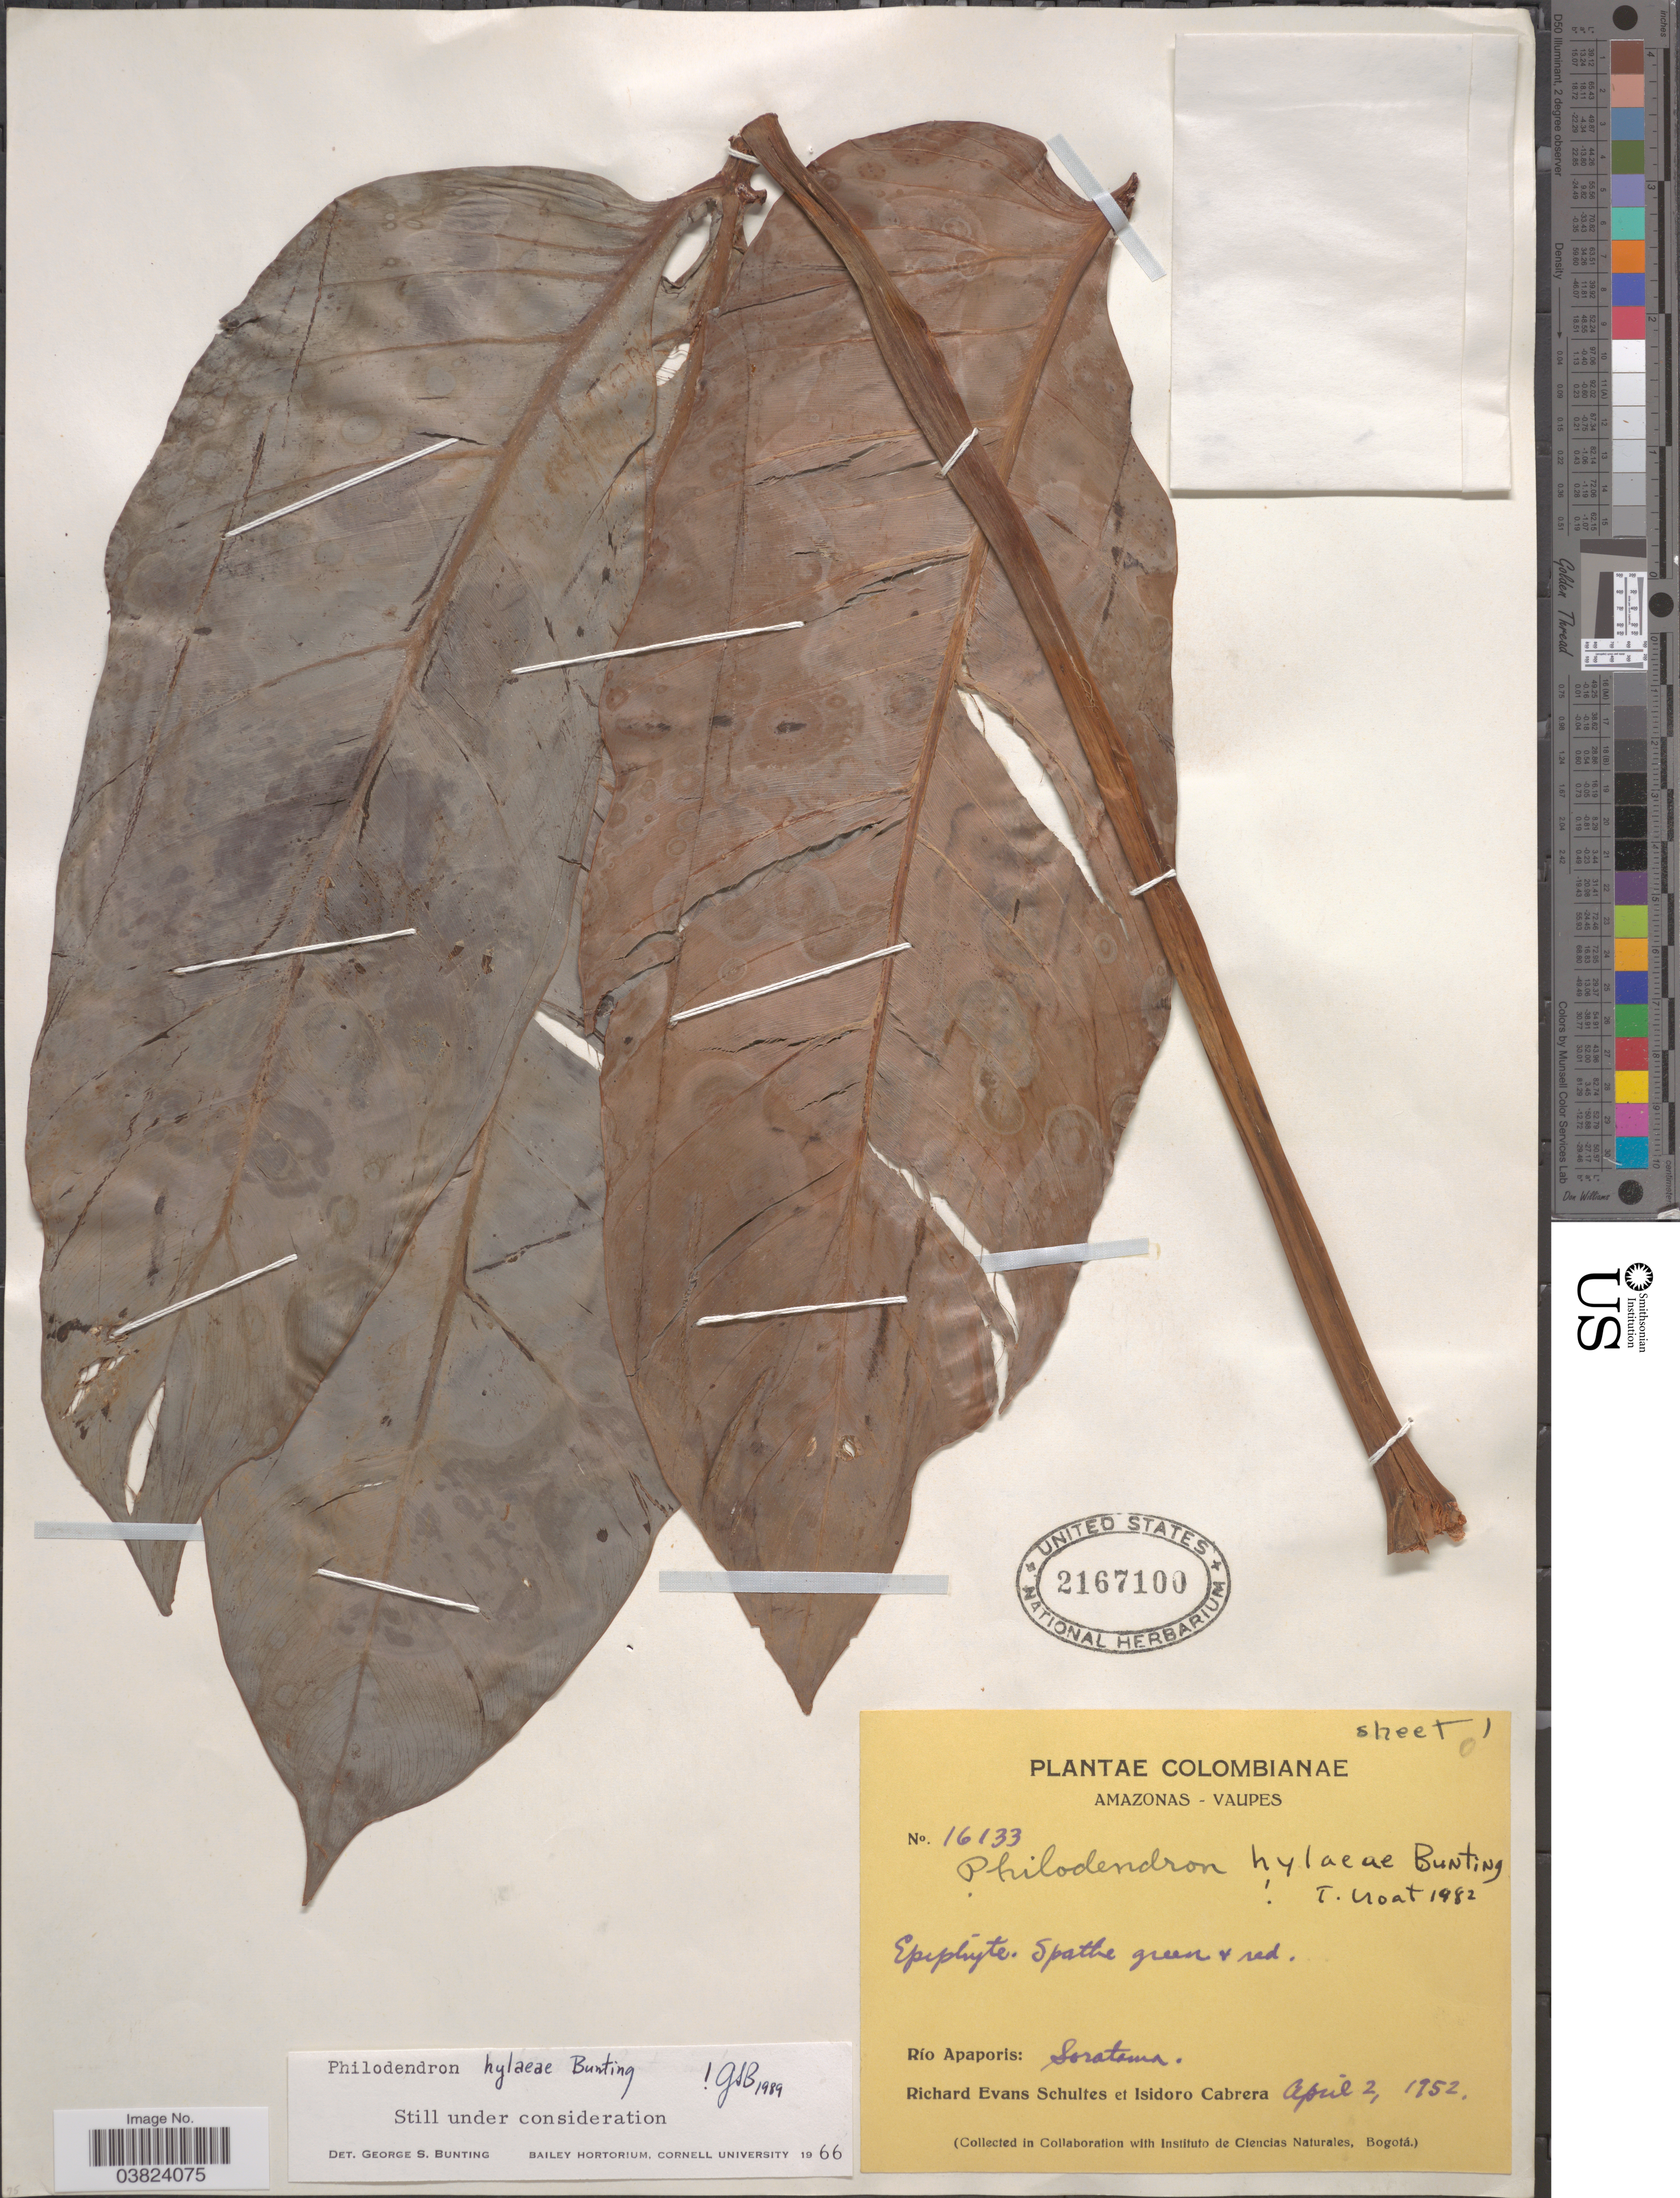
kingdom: Plantae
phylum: Tracheophyta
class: Liliopsida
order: Alismatales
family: Araceae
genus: Philodendron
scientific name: Philodendron hylaeae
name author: G.S. Bunting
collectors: R. E. Schultes & I. Cabrera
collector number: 16133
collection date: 1952-04-02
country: Colombia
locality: Amazonas-Vaupes. Río Apaporis: Soratama.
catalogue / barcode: US 2167100